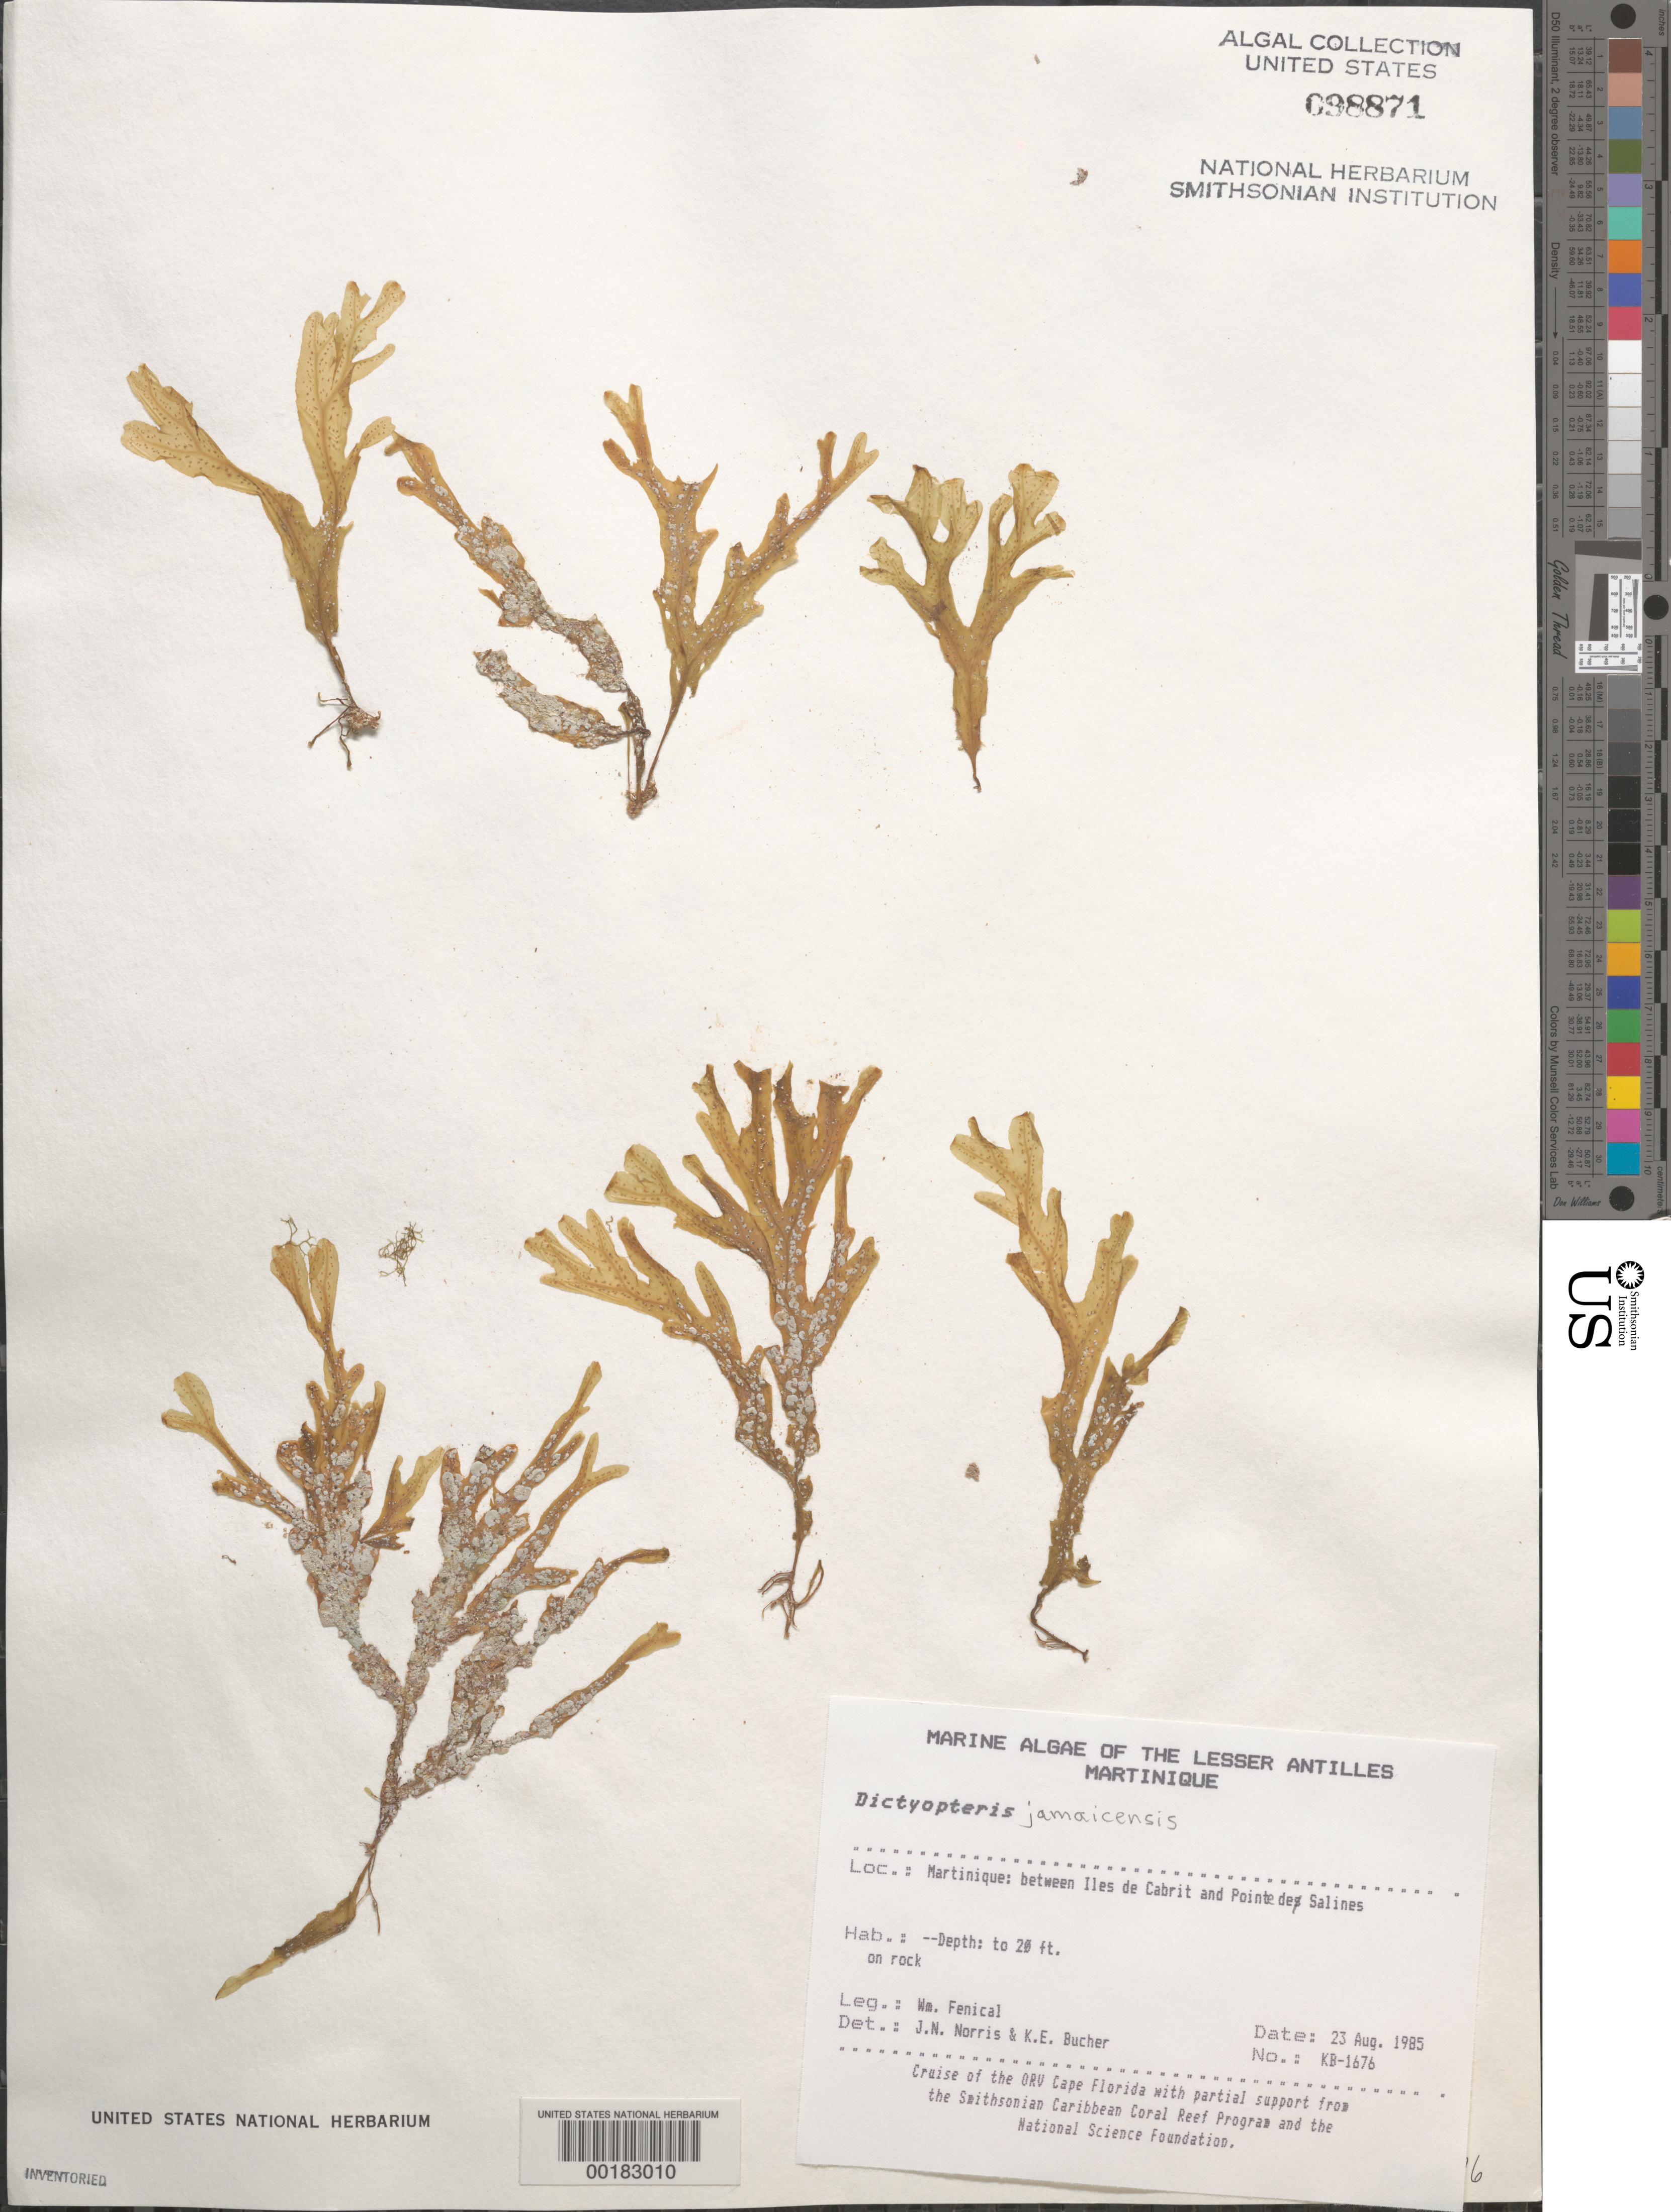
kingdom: Chromista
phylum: Ochrophyta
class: Phaeophyceae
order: Dictyotales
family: Dictyotaceae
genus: Dictyopteris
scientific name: Dictyopteris jamaicensis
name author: W.R. Taylor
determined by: Norris, J. N.; Bucher, K. E.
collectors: W. Fenical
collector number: Kb-1676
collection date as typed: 23 Aug 1985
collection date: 1985-08-23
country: Martinique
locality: Between Iles de Cabrit and Pointe de Salines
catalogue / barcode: US 98871